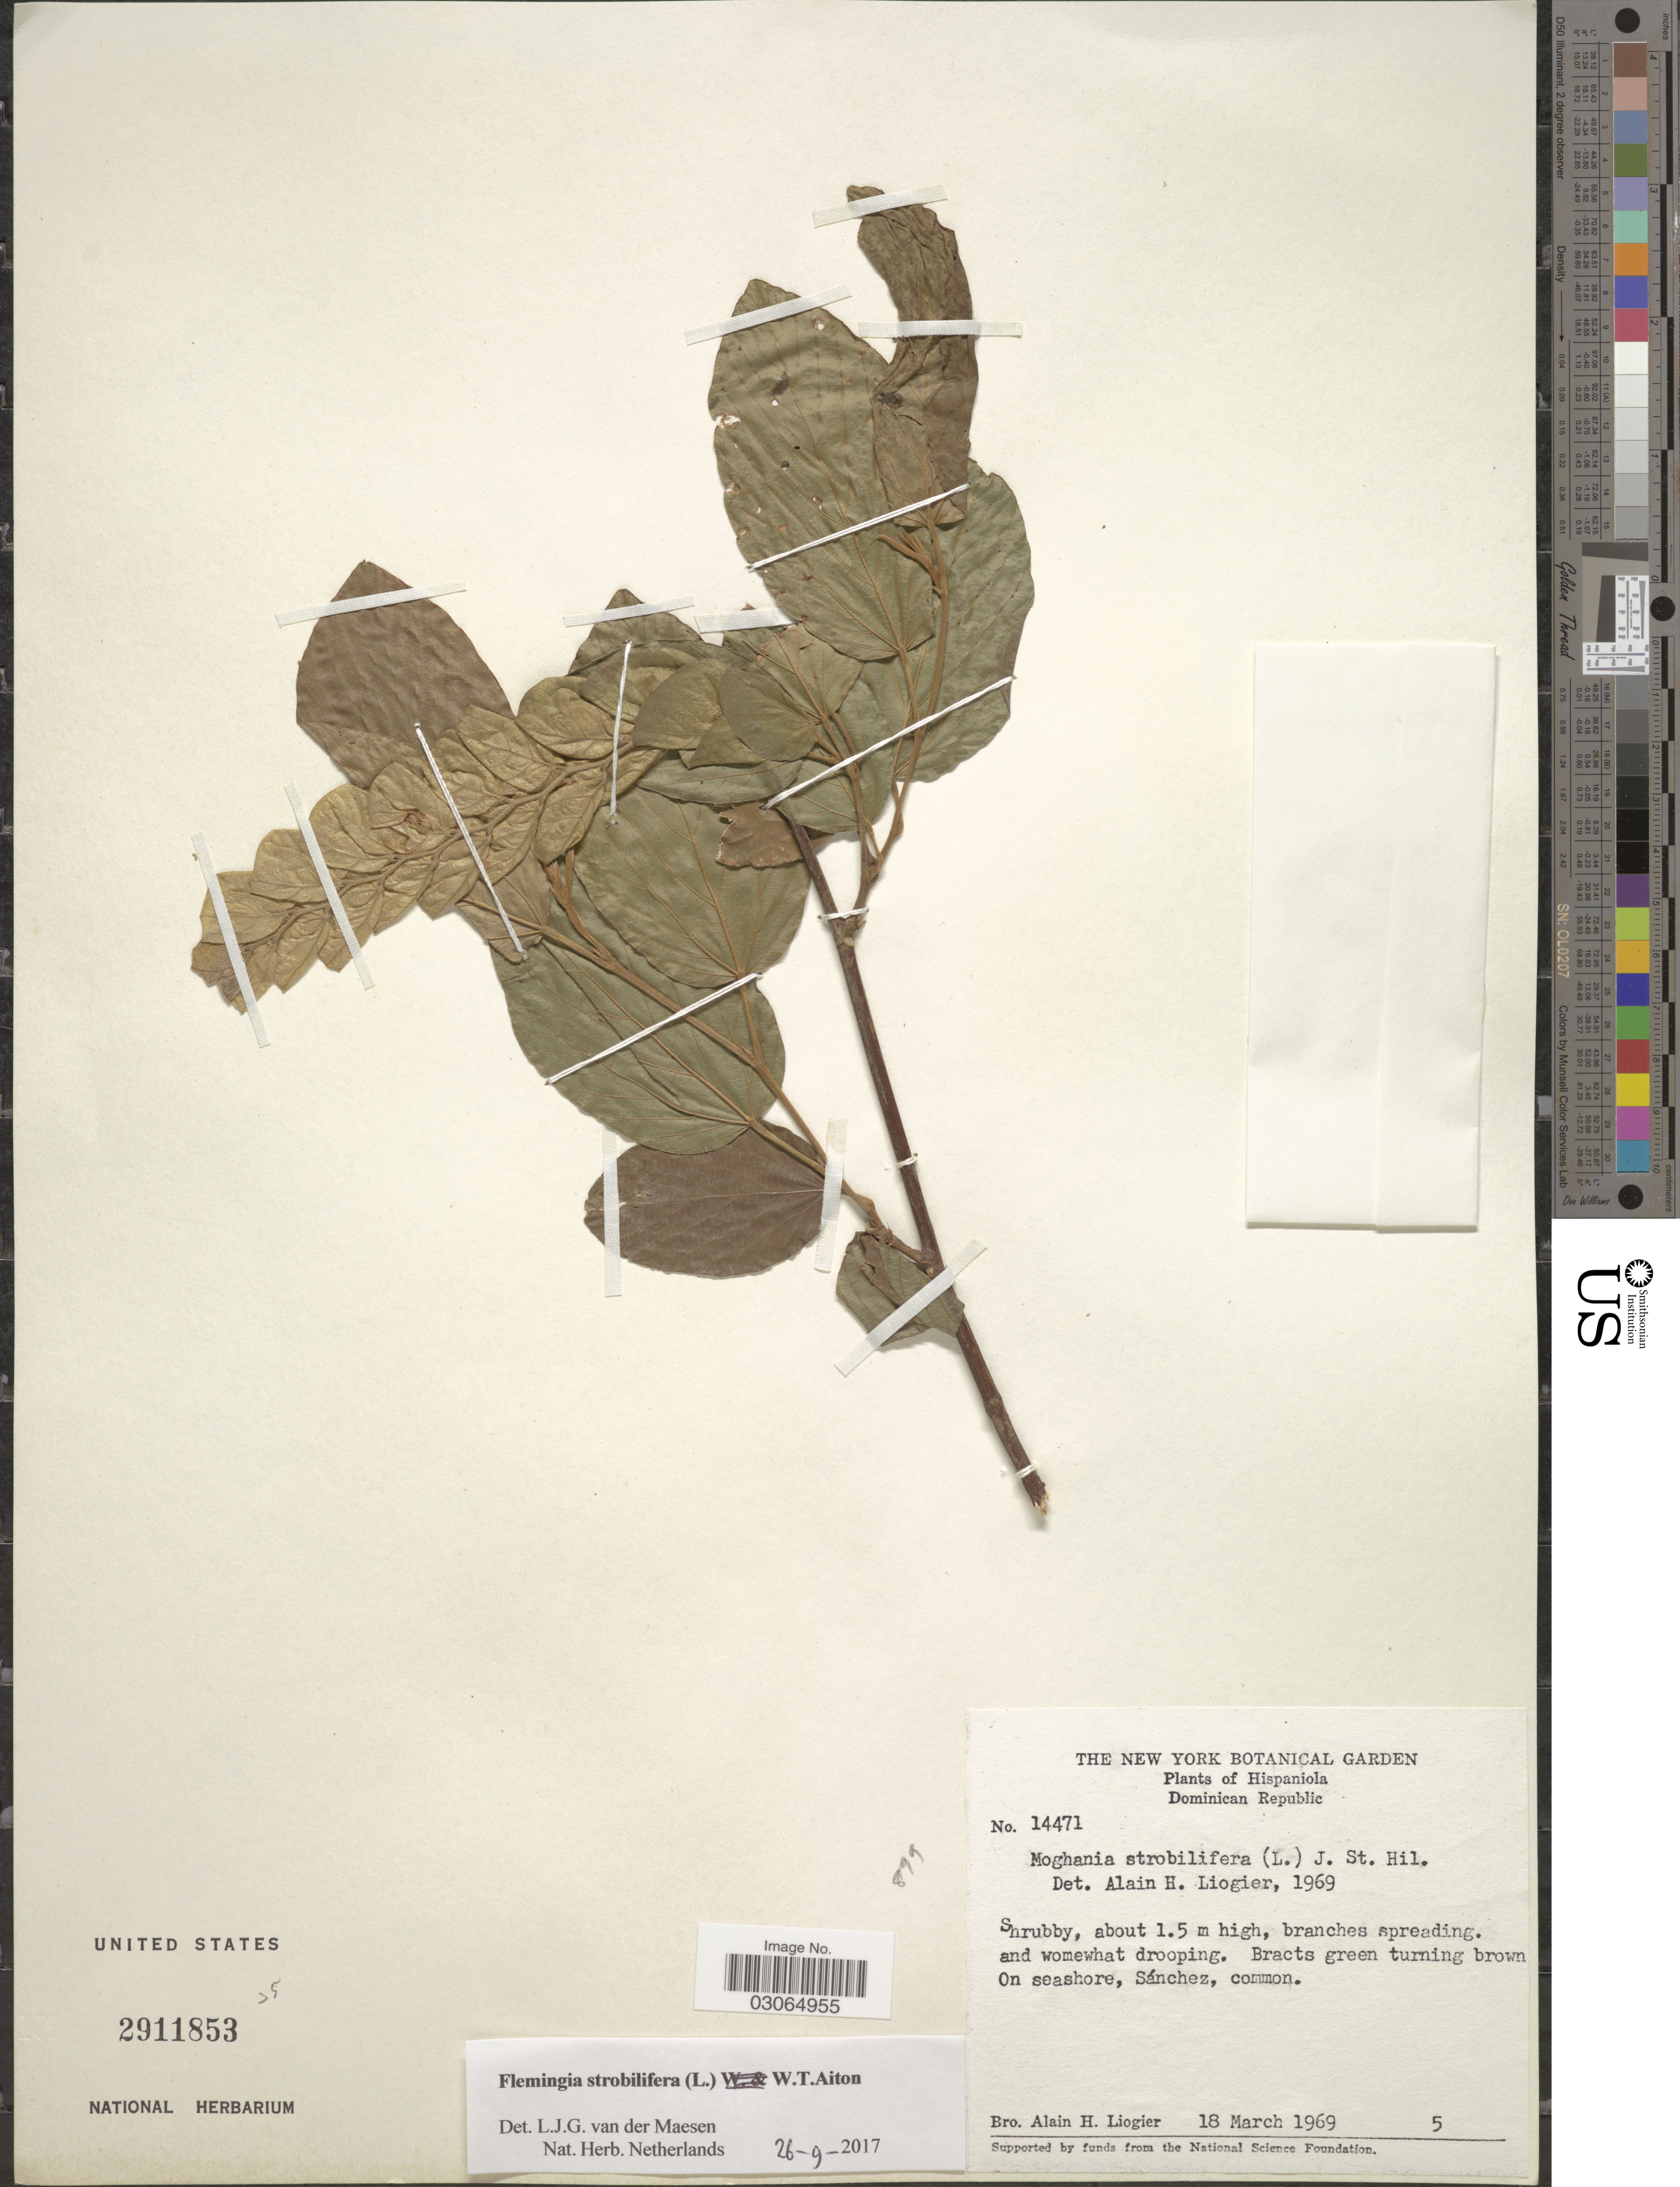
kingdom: Plantae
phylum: Tracheophyta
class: Magnoliopsida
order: Fabales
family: Fabaceae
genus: Flemingia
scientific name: Flemingia strobilifera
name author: (L.) W.T. Aiton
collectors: A. H. Liogier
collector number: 14471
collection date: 1969-03-18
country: Dominican Republic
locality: Hispaniola. On seashore, Sánchez.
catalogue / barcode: US 2911853